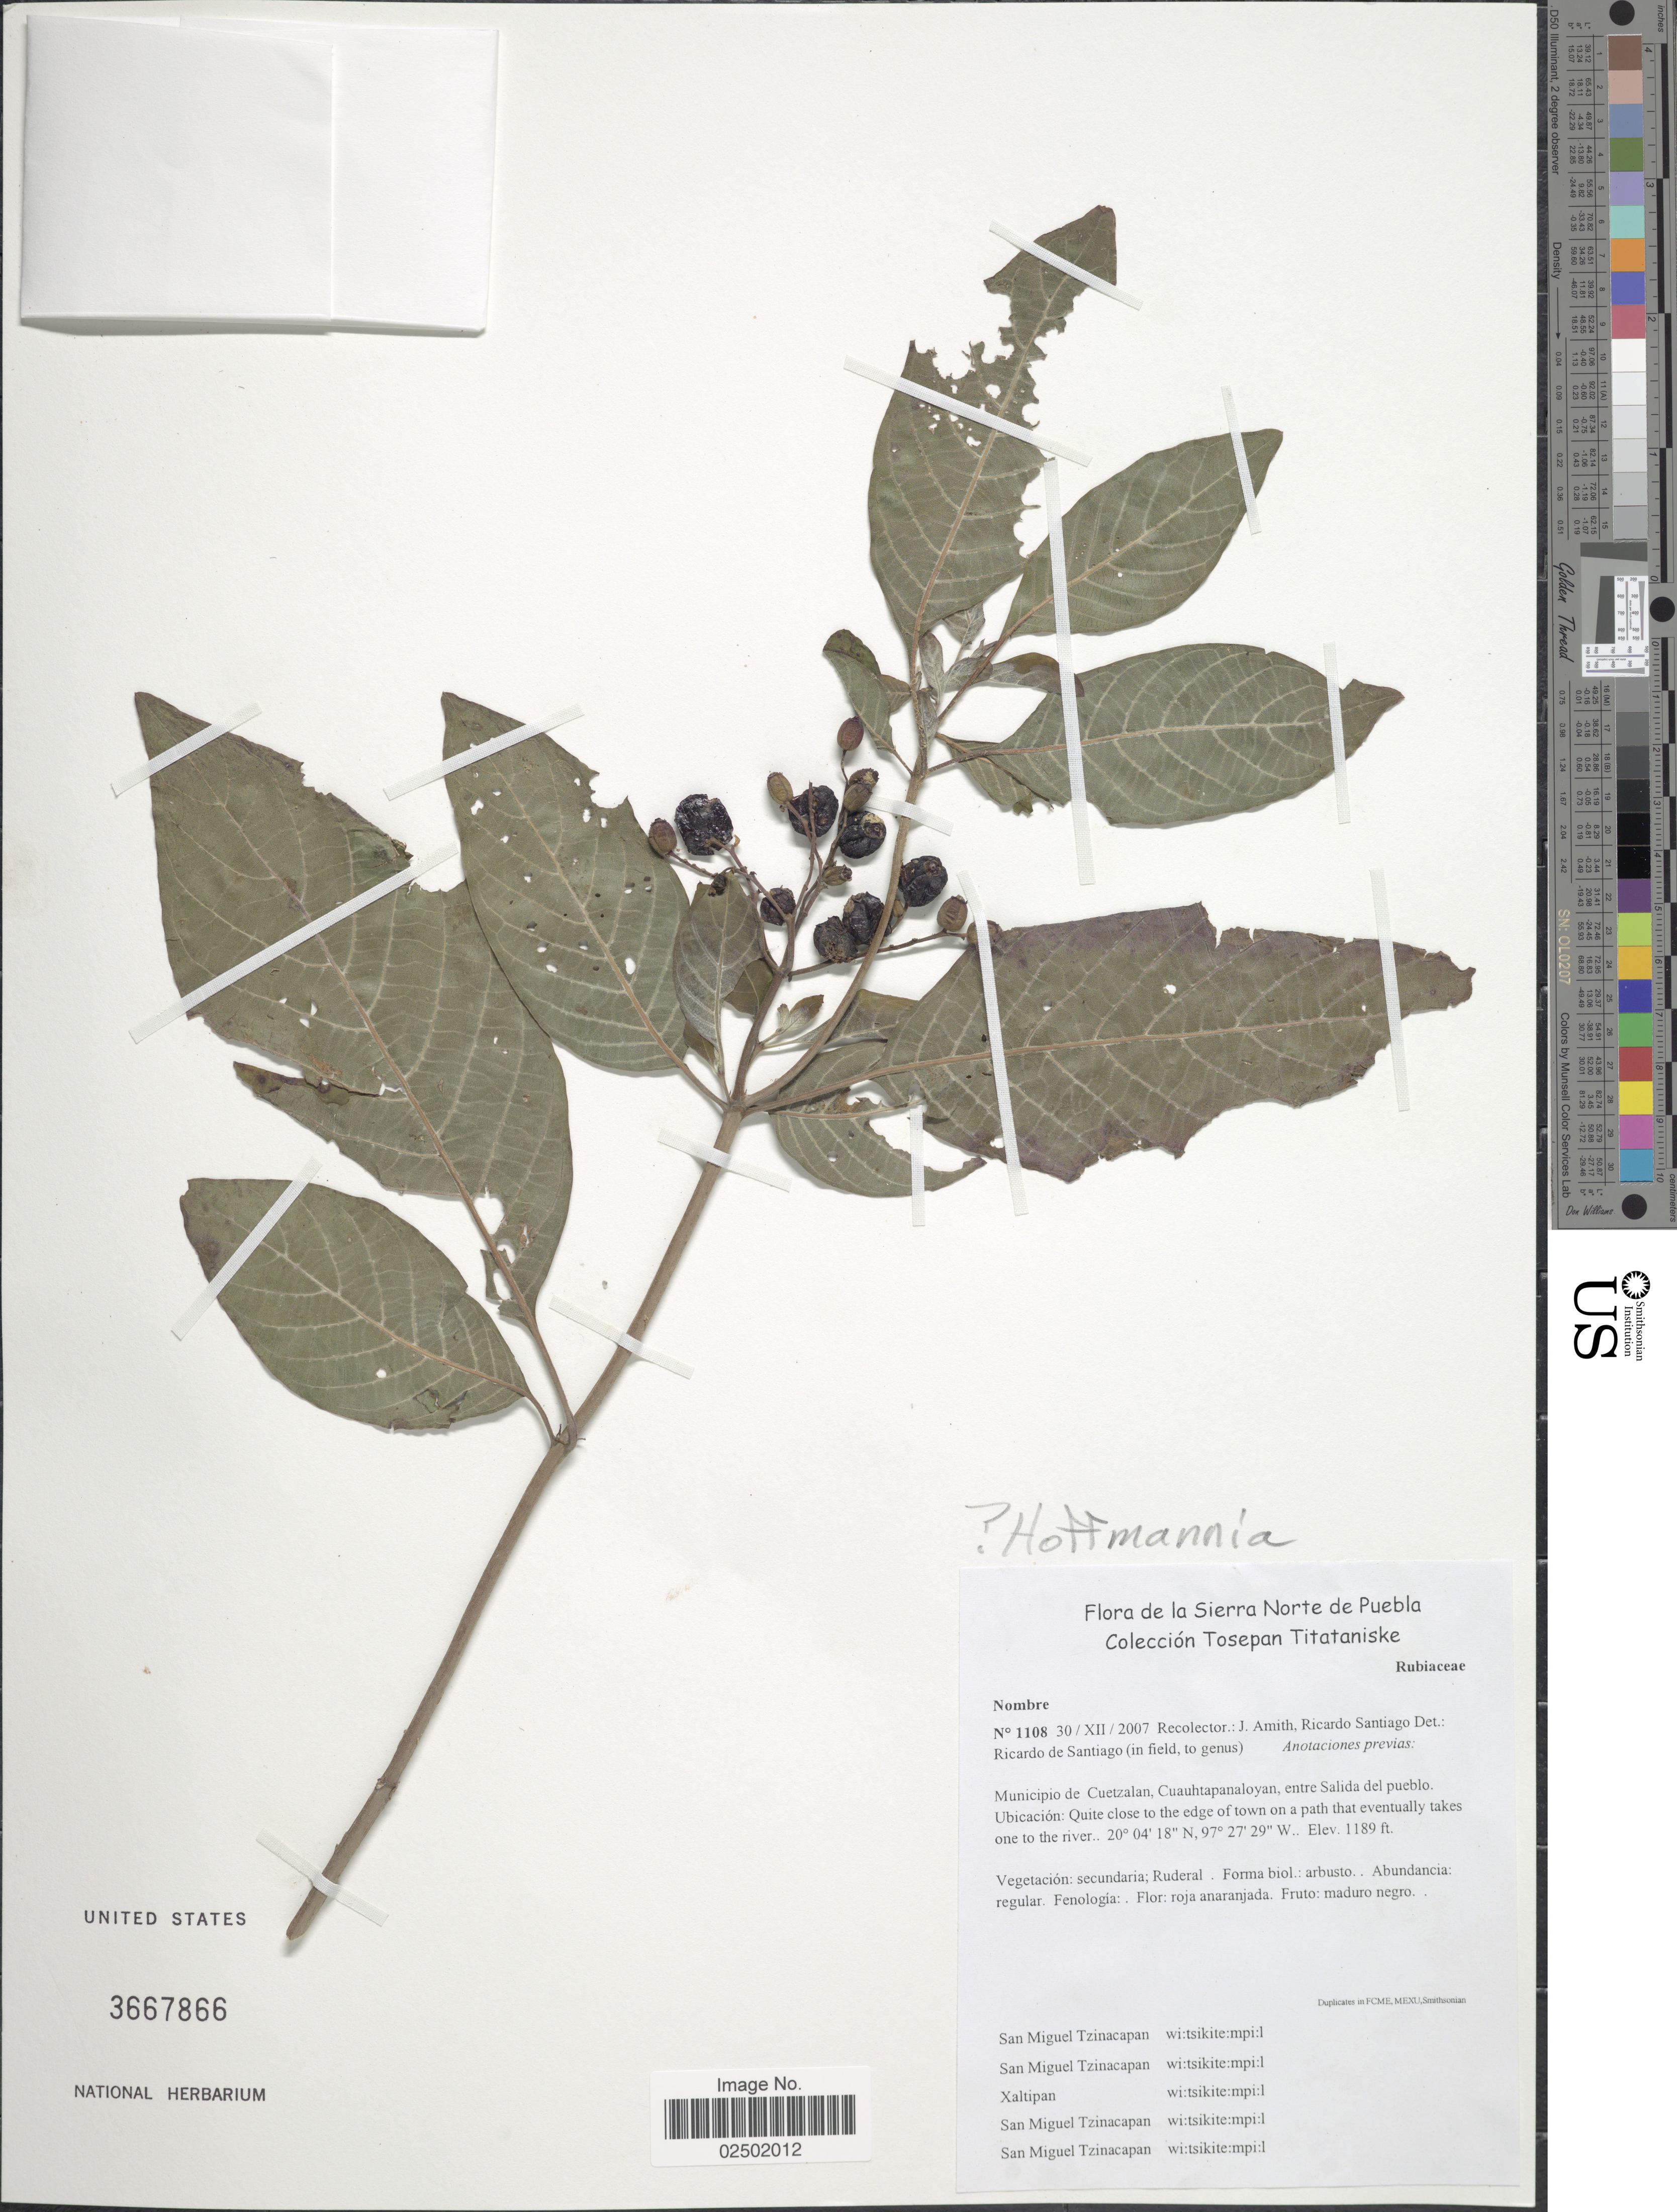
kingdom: Plantae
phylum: Tracheophyta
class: Magnoliopsida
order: Gentianales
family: Rubiaceae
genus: Hoffmannia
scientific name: Hoffmannia sp.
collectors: J. D. Amith & R. Santiago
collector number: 1108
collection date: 2007-12-30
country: Mexico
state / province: Puebla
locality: Flora de la Sierra Norte de Puebla. Coleccion Tosepan Titataniske. Municipio de Cuetzalan, Cuauhtapanaloyan, entre Salida del pueblo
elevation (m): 362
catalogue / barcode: US 3667866